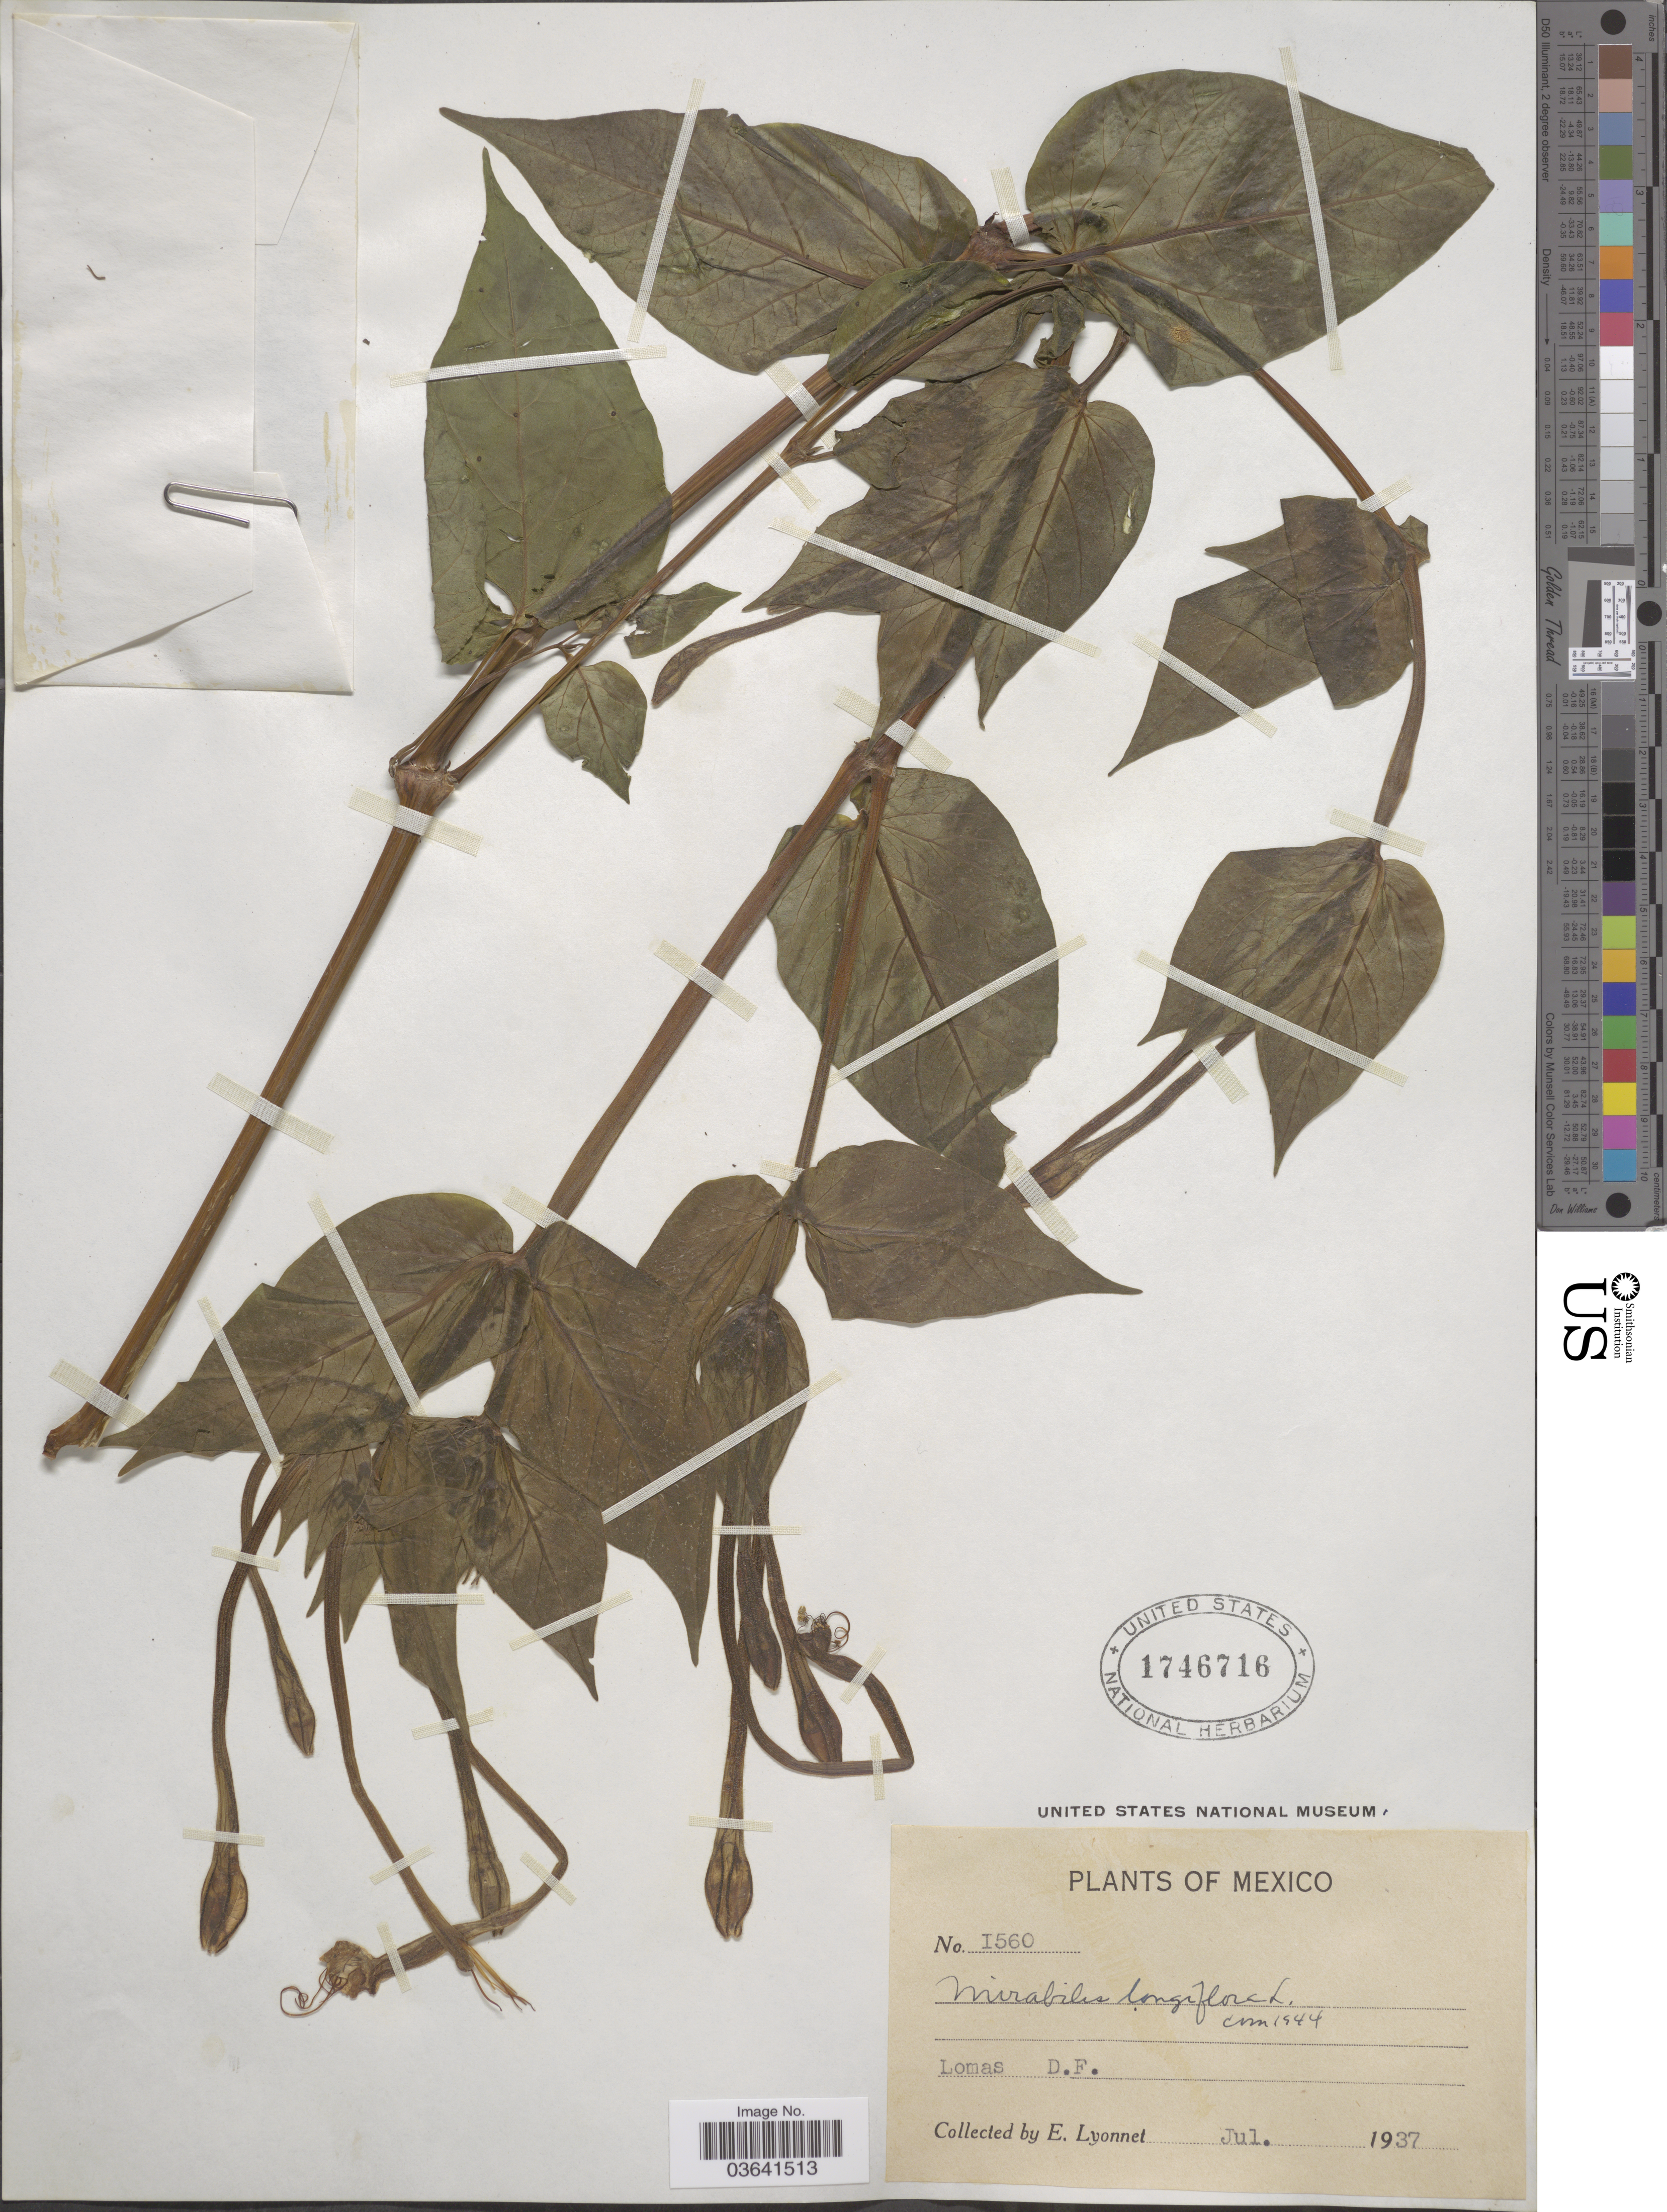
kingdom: Plantae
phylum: Tracheophyta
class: Magnoliopsida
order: Caryophyllales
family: Nyctaginaceae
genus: Mirabilis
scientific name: Mirabilis longiflora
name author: L.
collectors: E. Lyonnet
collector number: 1560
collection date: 1937-07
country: Mexico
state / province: Distrito Federal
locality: Lomas, D.F.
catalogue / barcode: US 1746716